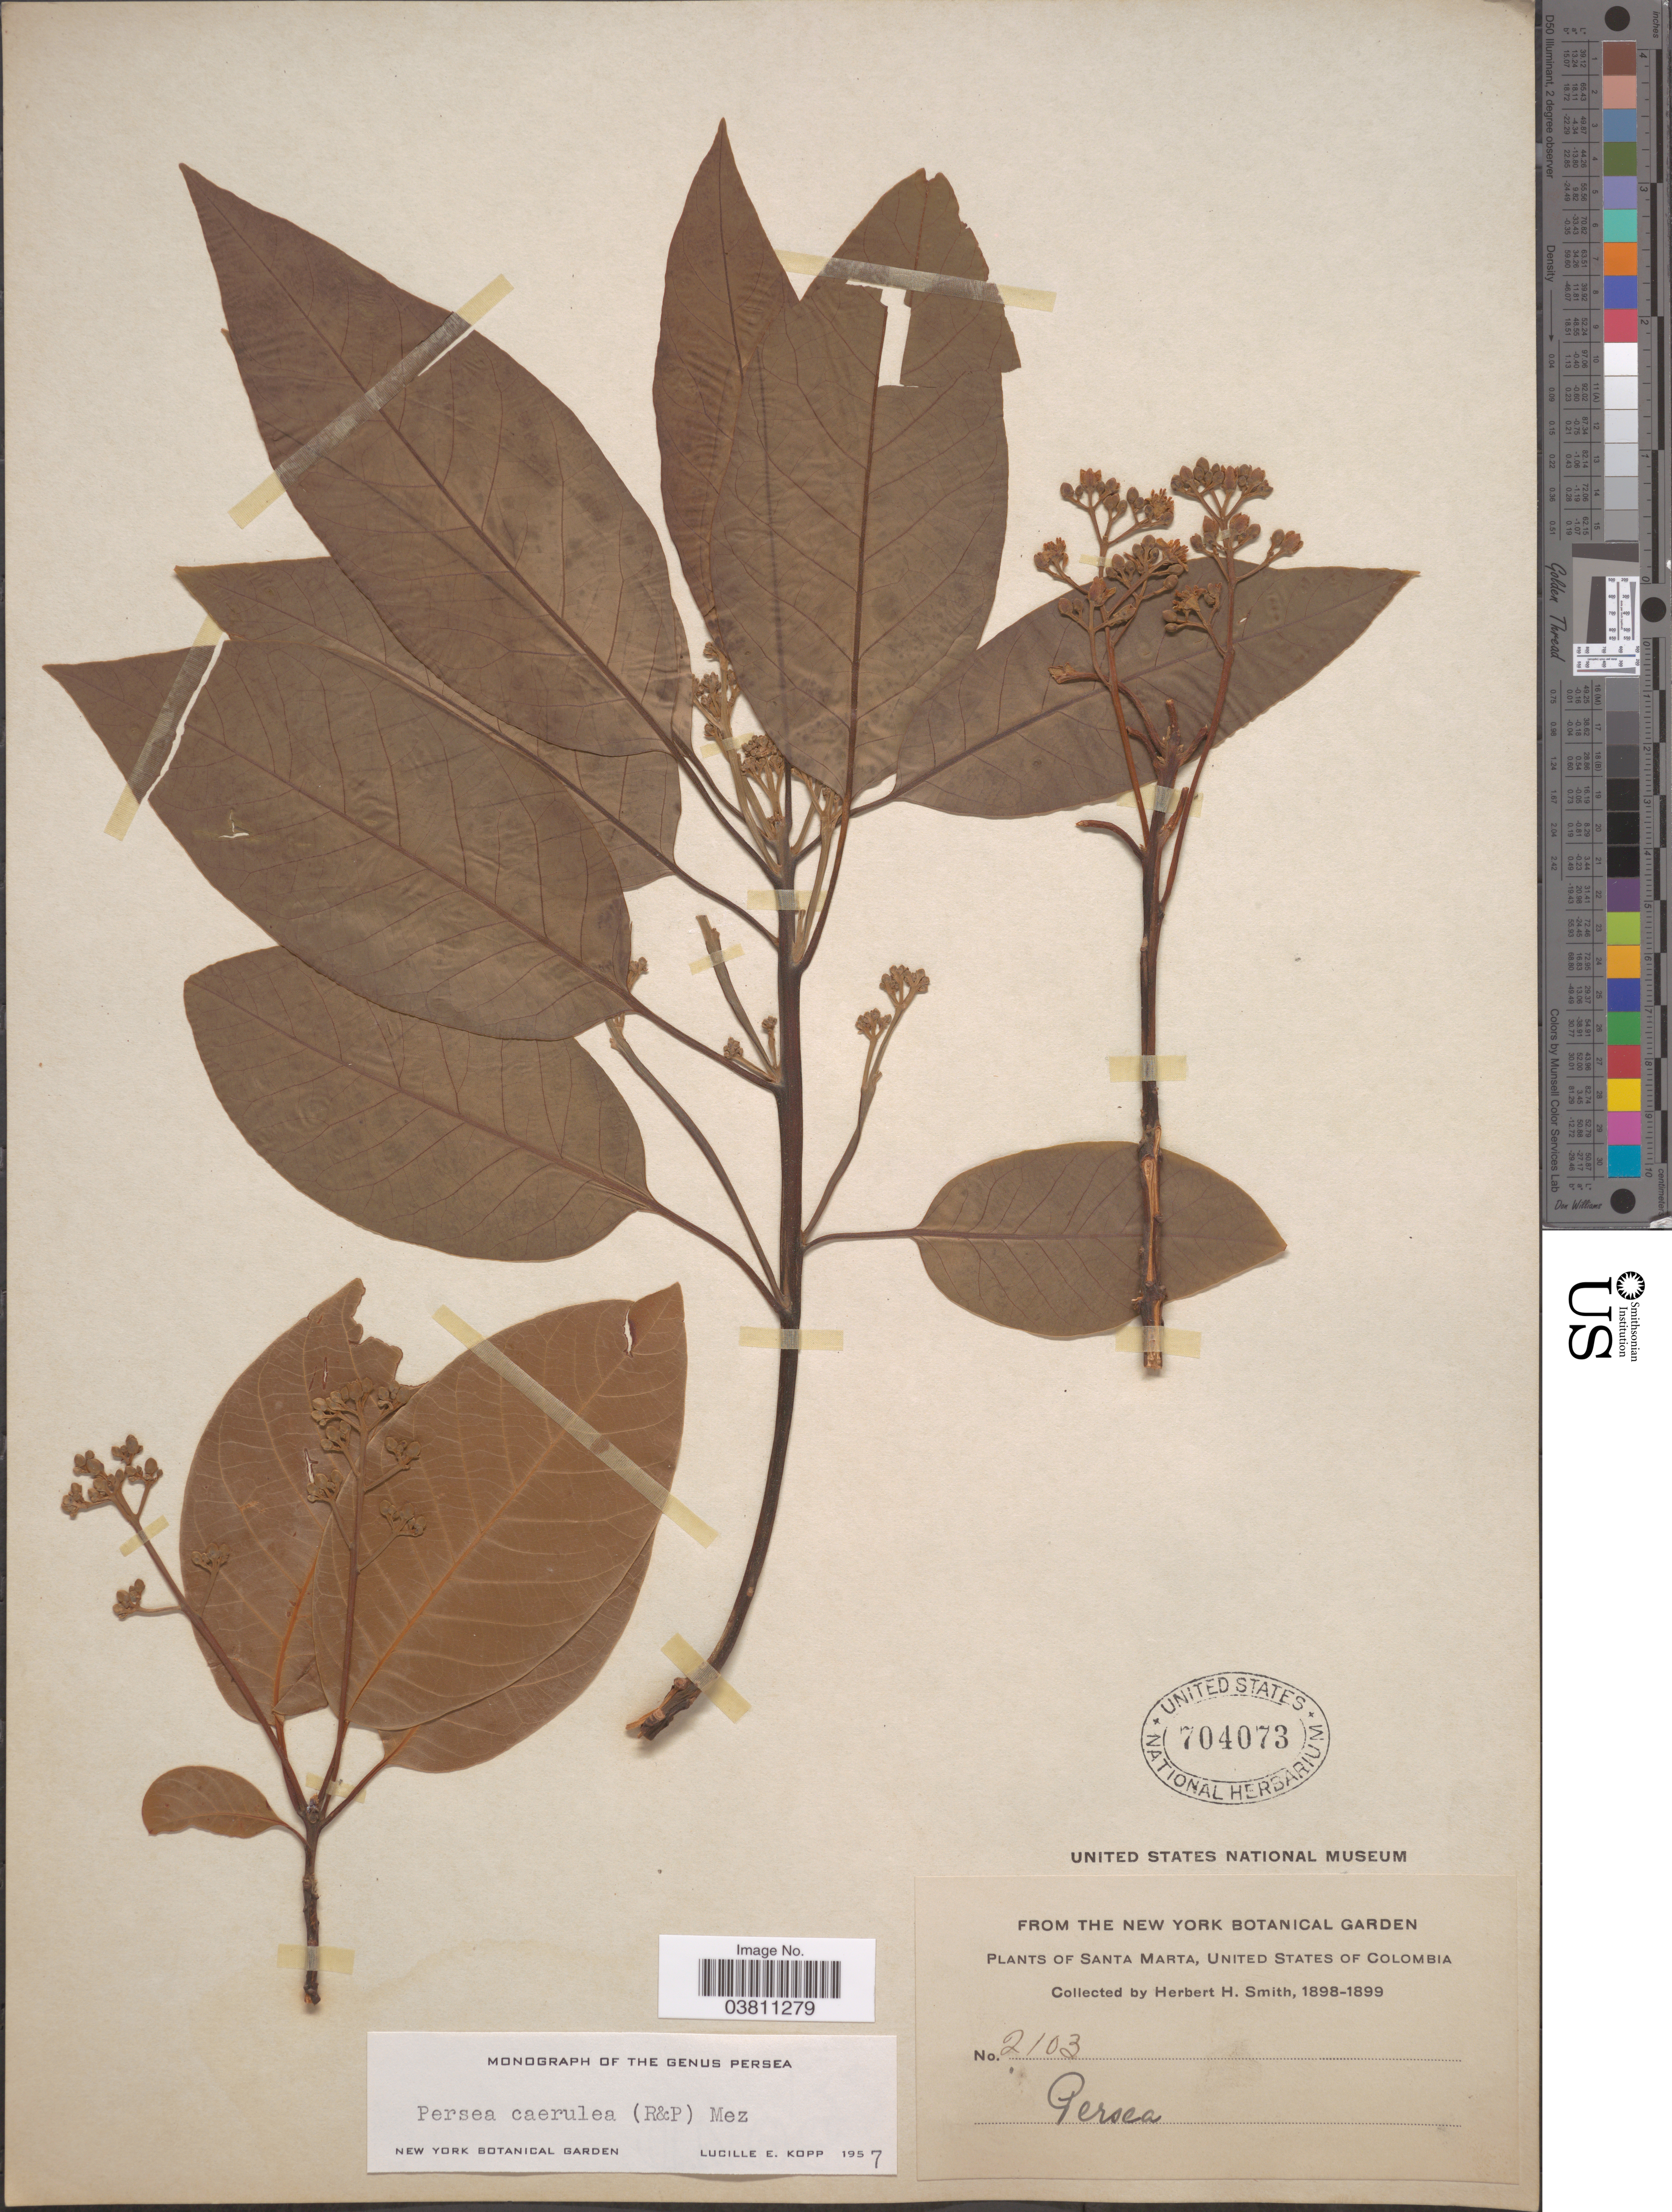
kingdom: Plantae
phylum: Tracheophyta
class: Magnoliopsida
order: Laurales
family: Lauraceae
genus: Persea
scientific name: Persea caerulea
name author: (Ruiz & Pav.) Mez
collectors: Herbert H. Smith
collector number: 2103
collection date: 1898/1899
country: Colombia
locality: Santa Marta, United States of Colombia.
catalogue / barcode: US 704073